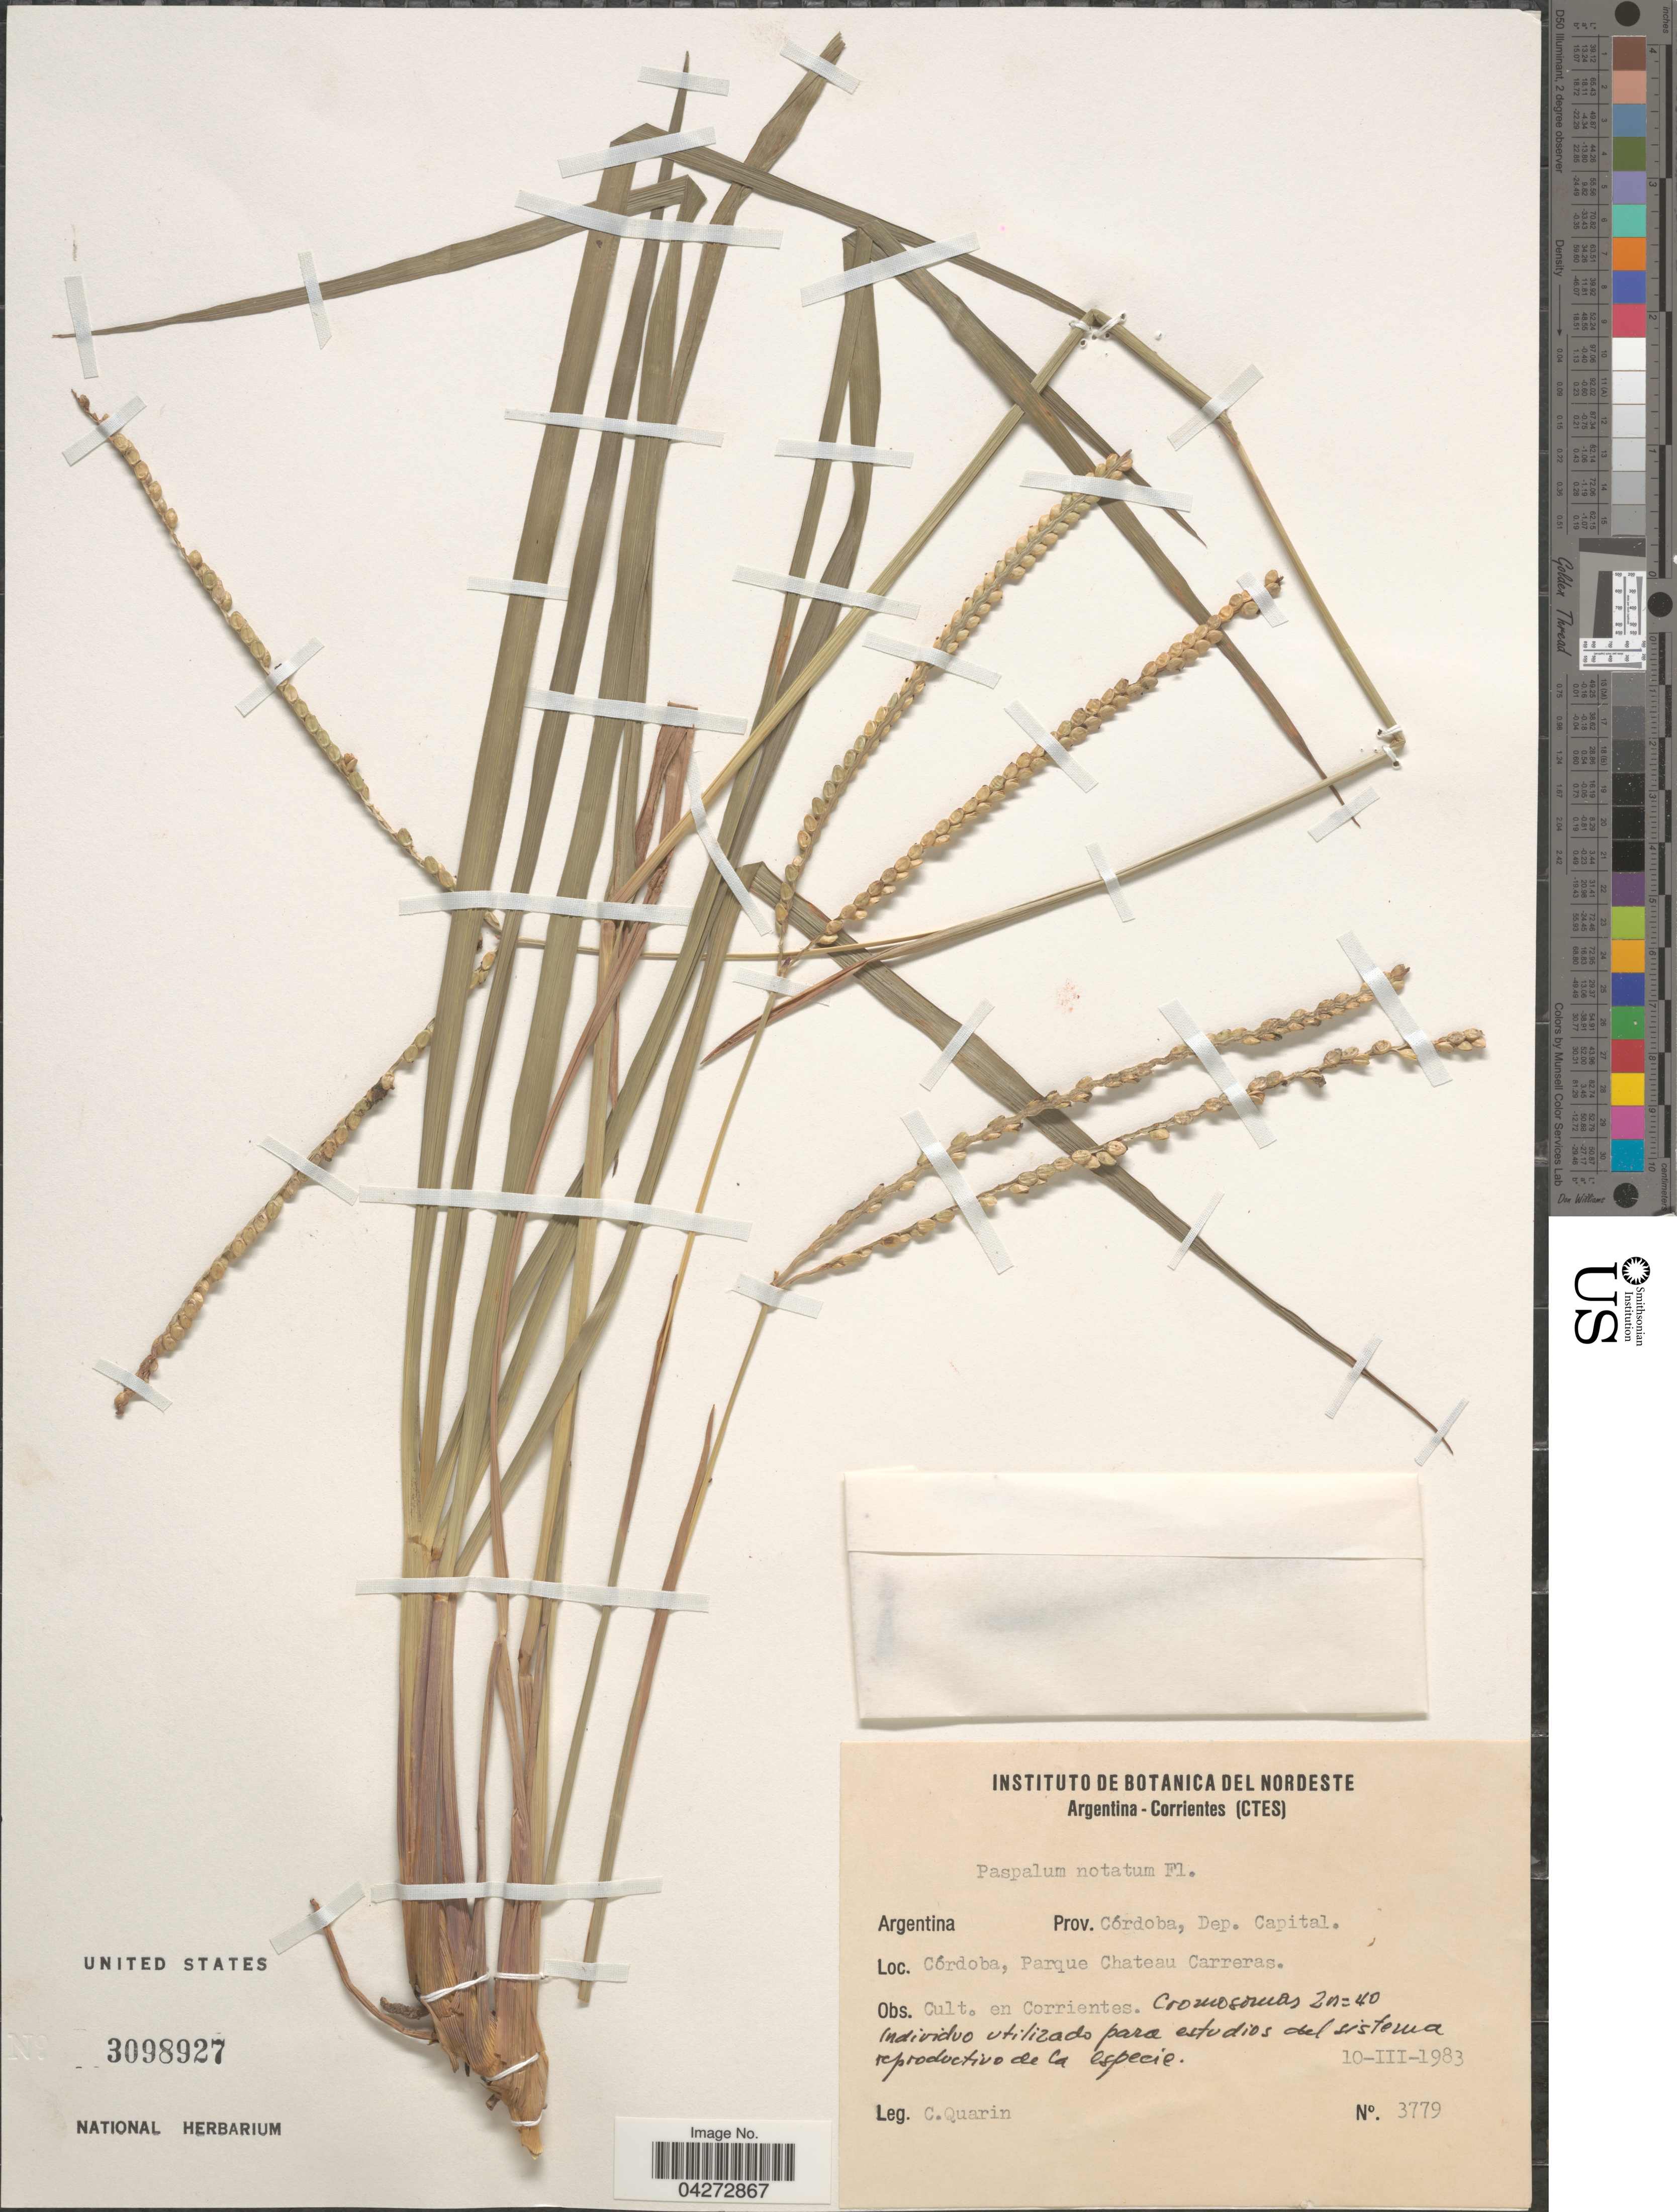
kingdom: Plantae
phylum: Tracheophyta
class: Liliopsida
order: Poales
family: Poaceae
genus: Paspalum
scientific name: Paspalum notatum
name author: Flüggé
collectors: C. Quarin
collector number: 3779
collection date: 1983-03-10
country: Argentina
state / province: Cordoba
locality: En Corrientes.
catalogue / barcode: US 3098927